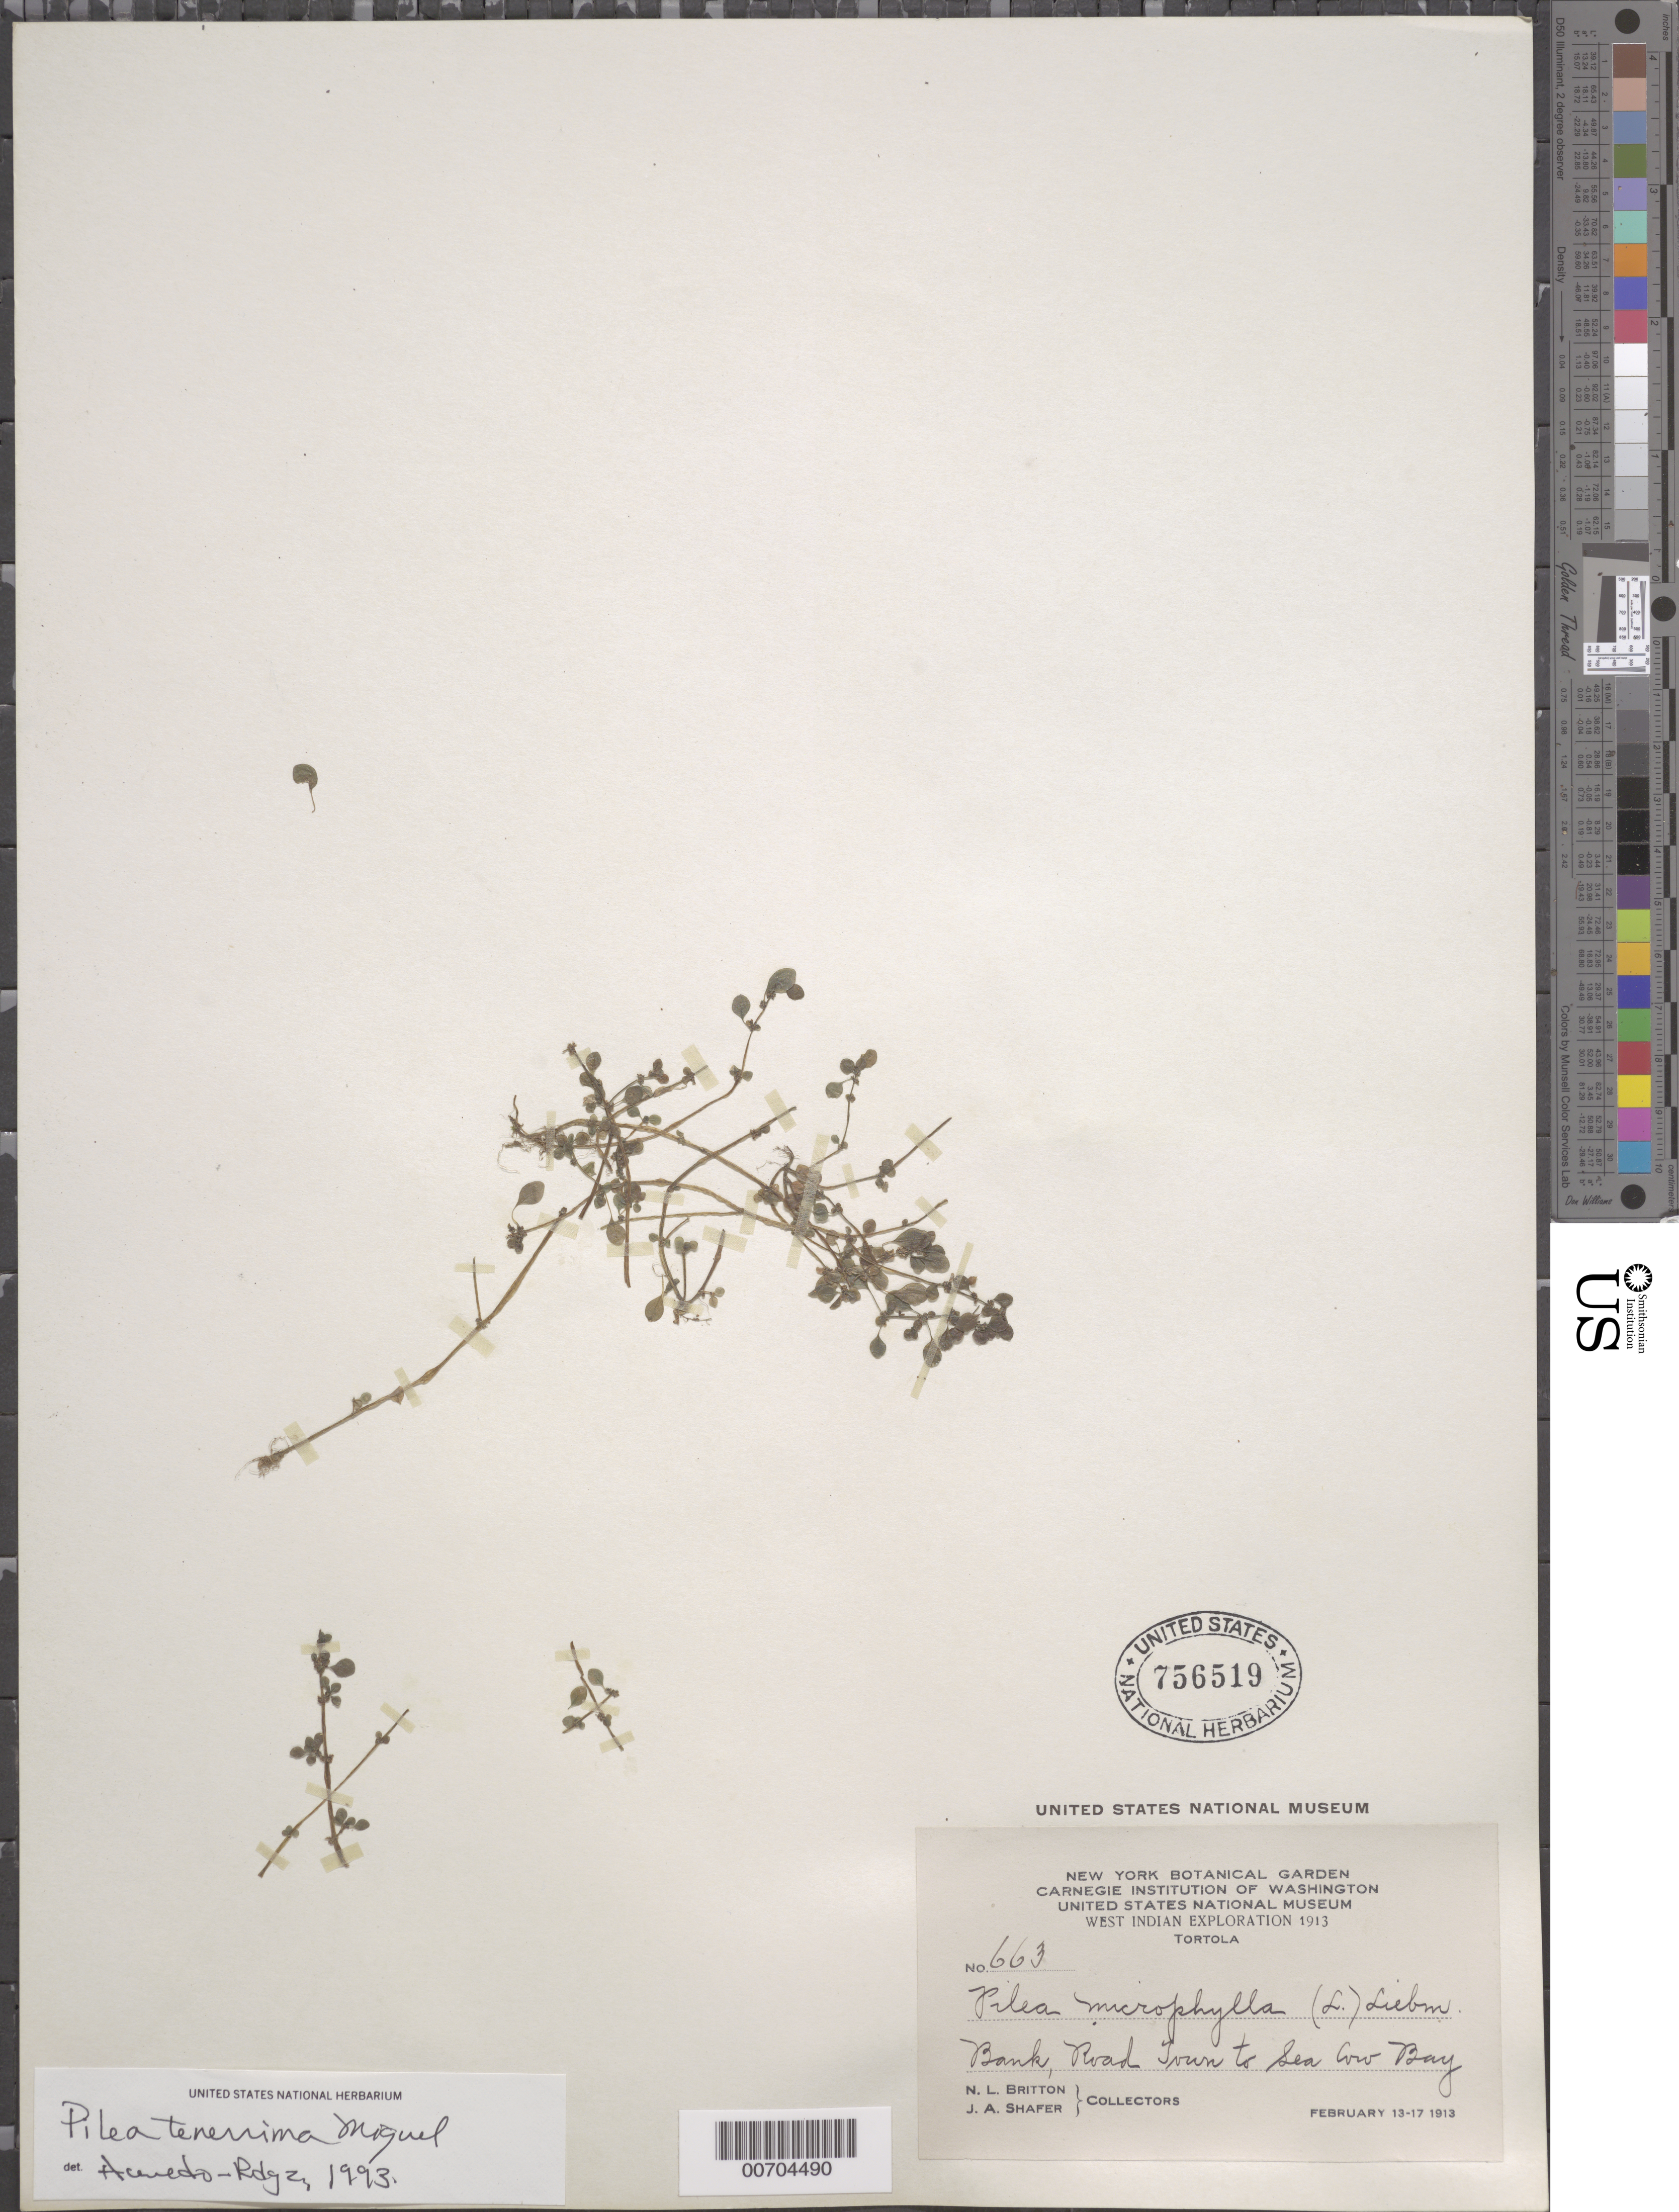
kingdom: Plantae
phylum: Tracheophyta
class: Magnoliopsida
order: Rosales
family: Urticaceae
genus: Pilea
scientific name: Pilea tenerrima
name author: Miq.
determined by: Acevedo-Rodríguez, P., (BOT), Smithsonian Institution - National Museum of Natural History (UNITED STATES)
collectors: N. Britton & J. A. Shafer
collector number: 663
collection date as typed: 13 Feb 1913 to 17 Feb 1913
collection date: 1913-02-13/1913-02-17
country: British Virgin Islands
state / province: Tortola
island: Tortola Island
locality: Road Town to Sea Cow Bay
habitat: Bank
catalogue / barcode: US 756519